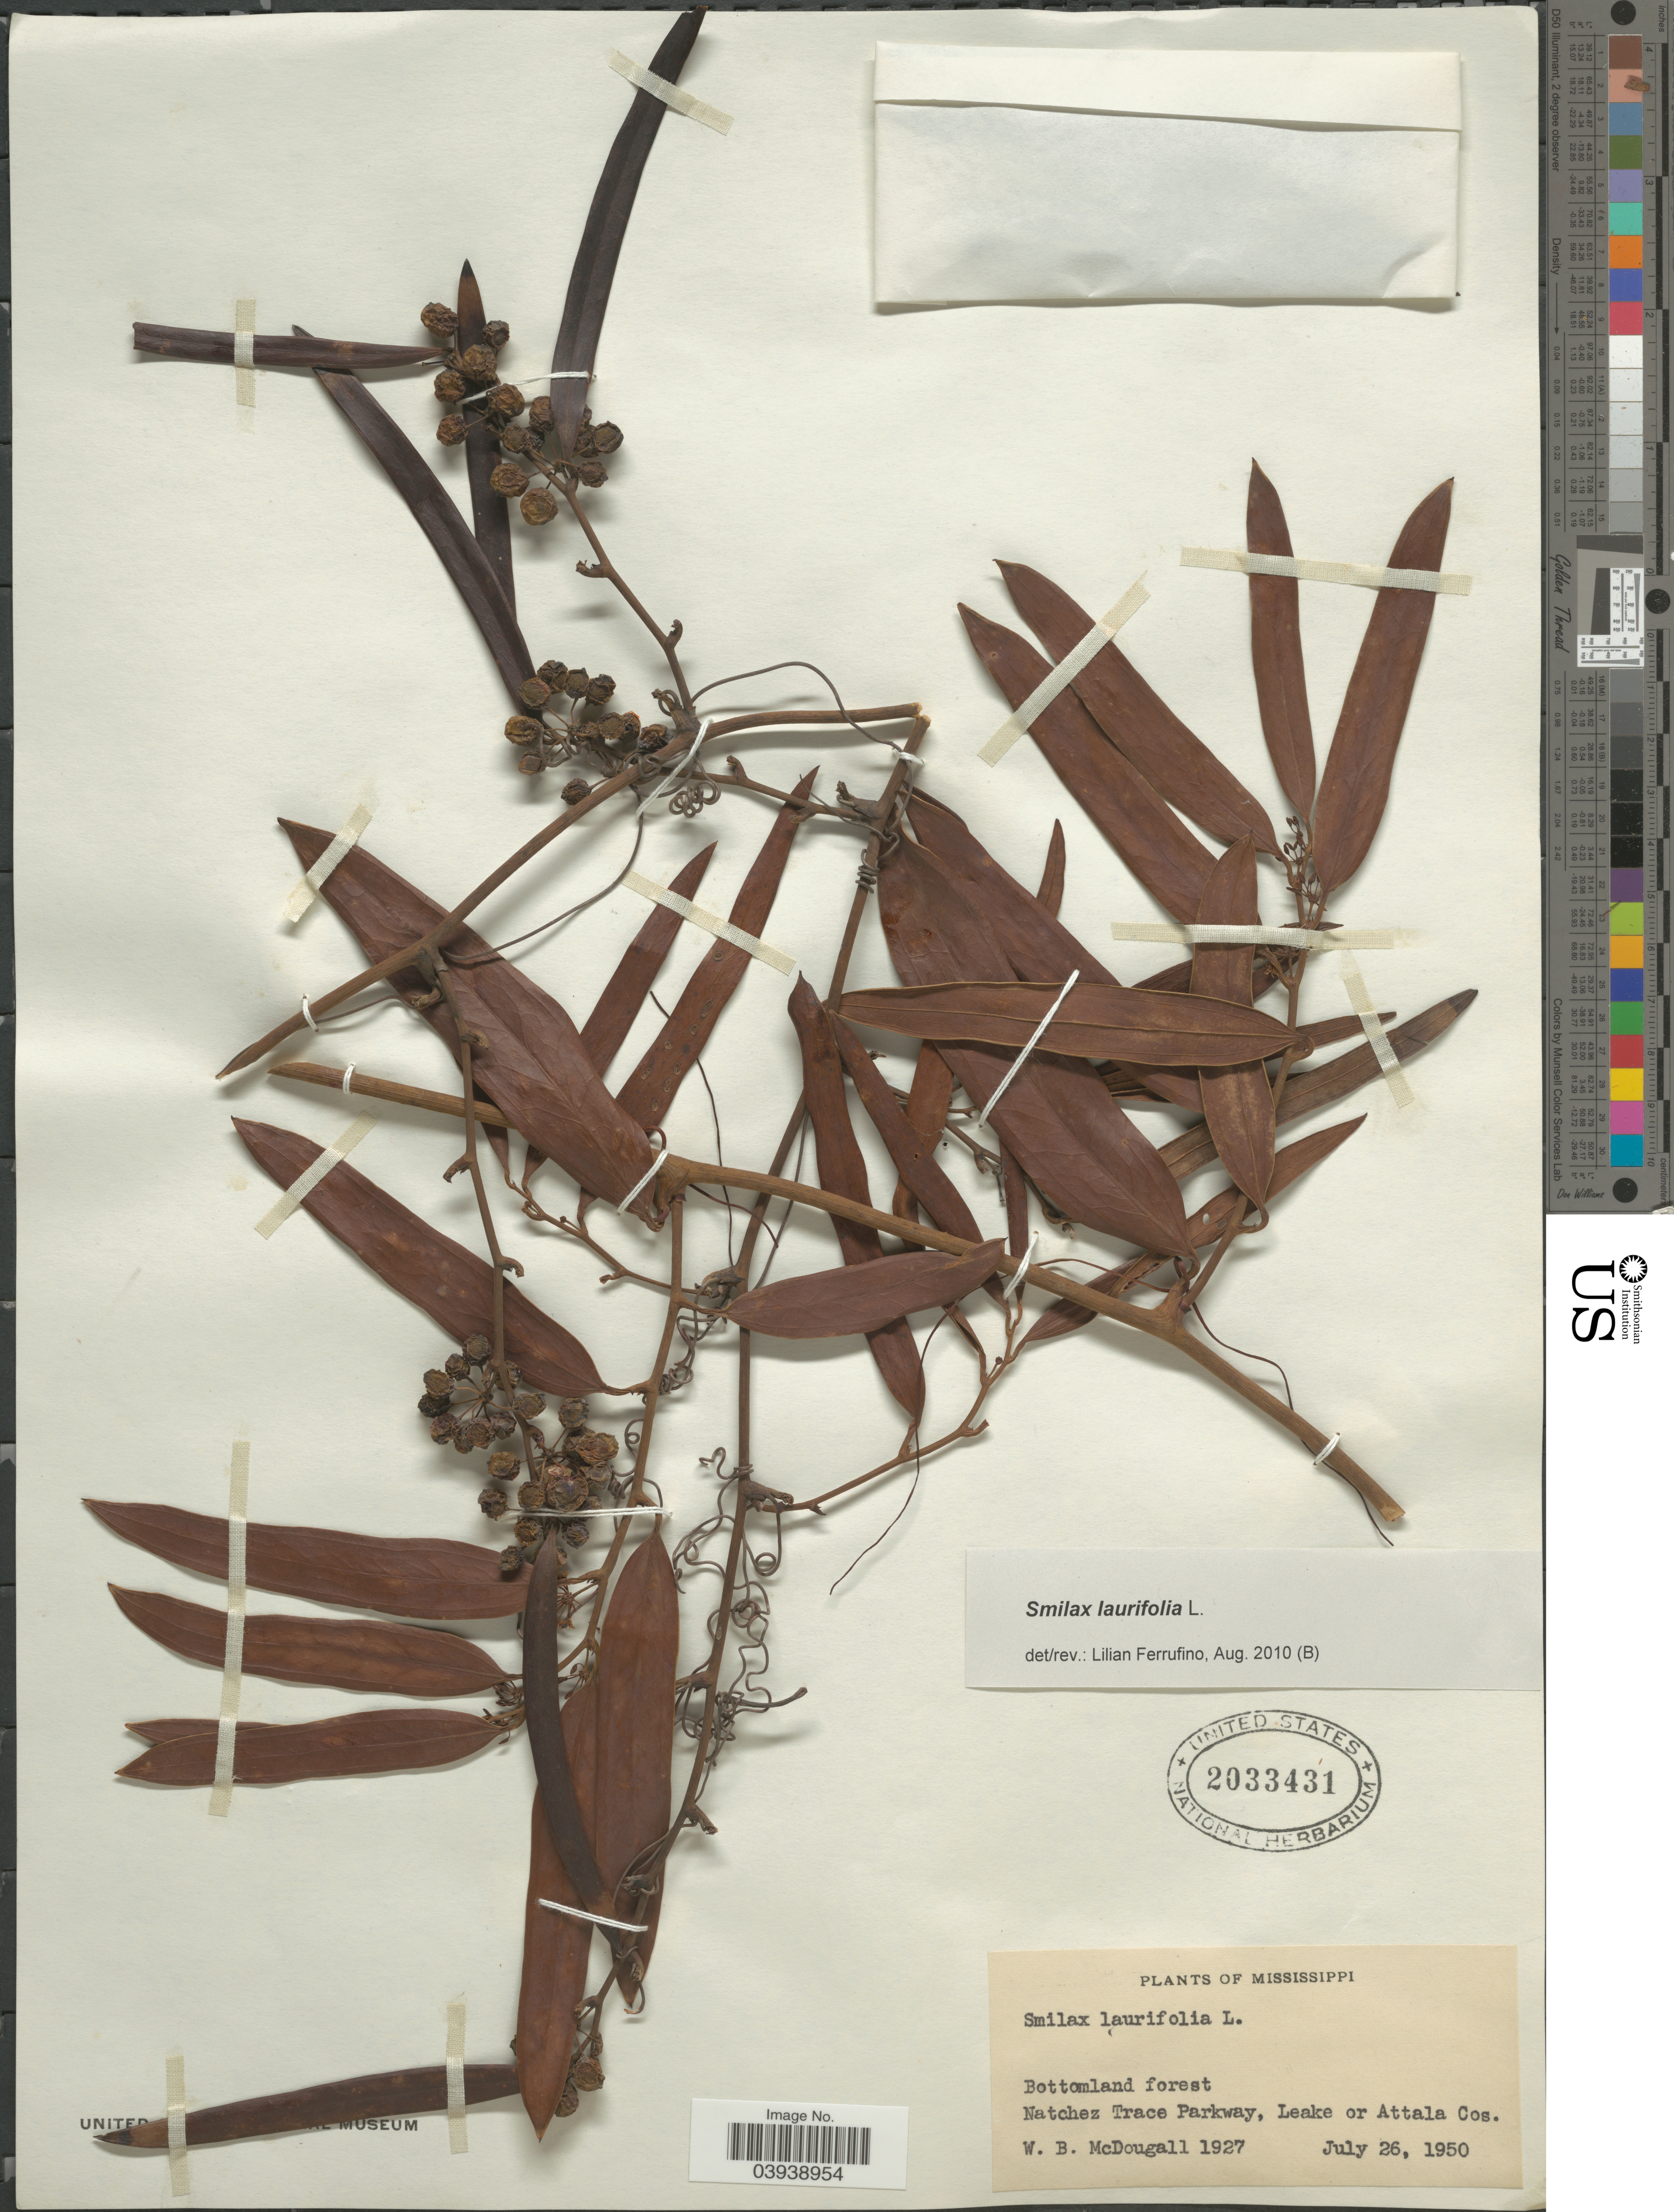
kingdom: Plantae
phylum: Tracheophyta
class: Liliopsida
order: Liliales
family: Smilacaceae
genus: Smilax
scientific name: Smilax laurifolia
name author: L.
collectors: W. B. McDougal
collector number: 1927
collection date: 1950-07-26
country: United States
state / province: Mississippi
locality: Bottomland forest. Natchez Trace Parkway, Leake or Attala Cos.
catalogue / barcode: US 2033431